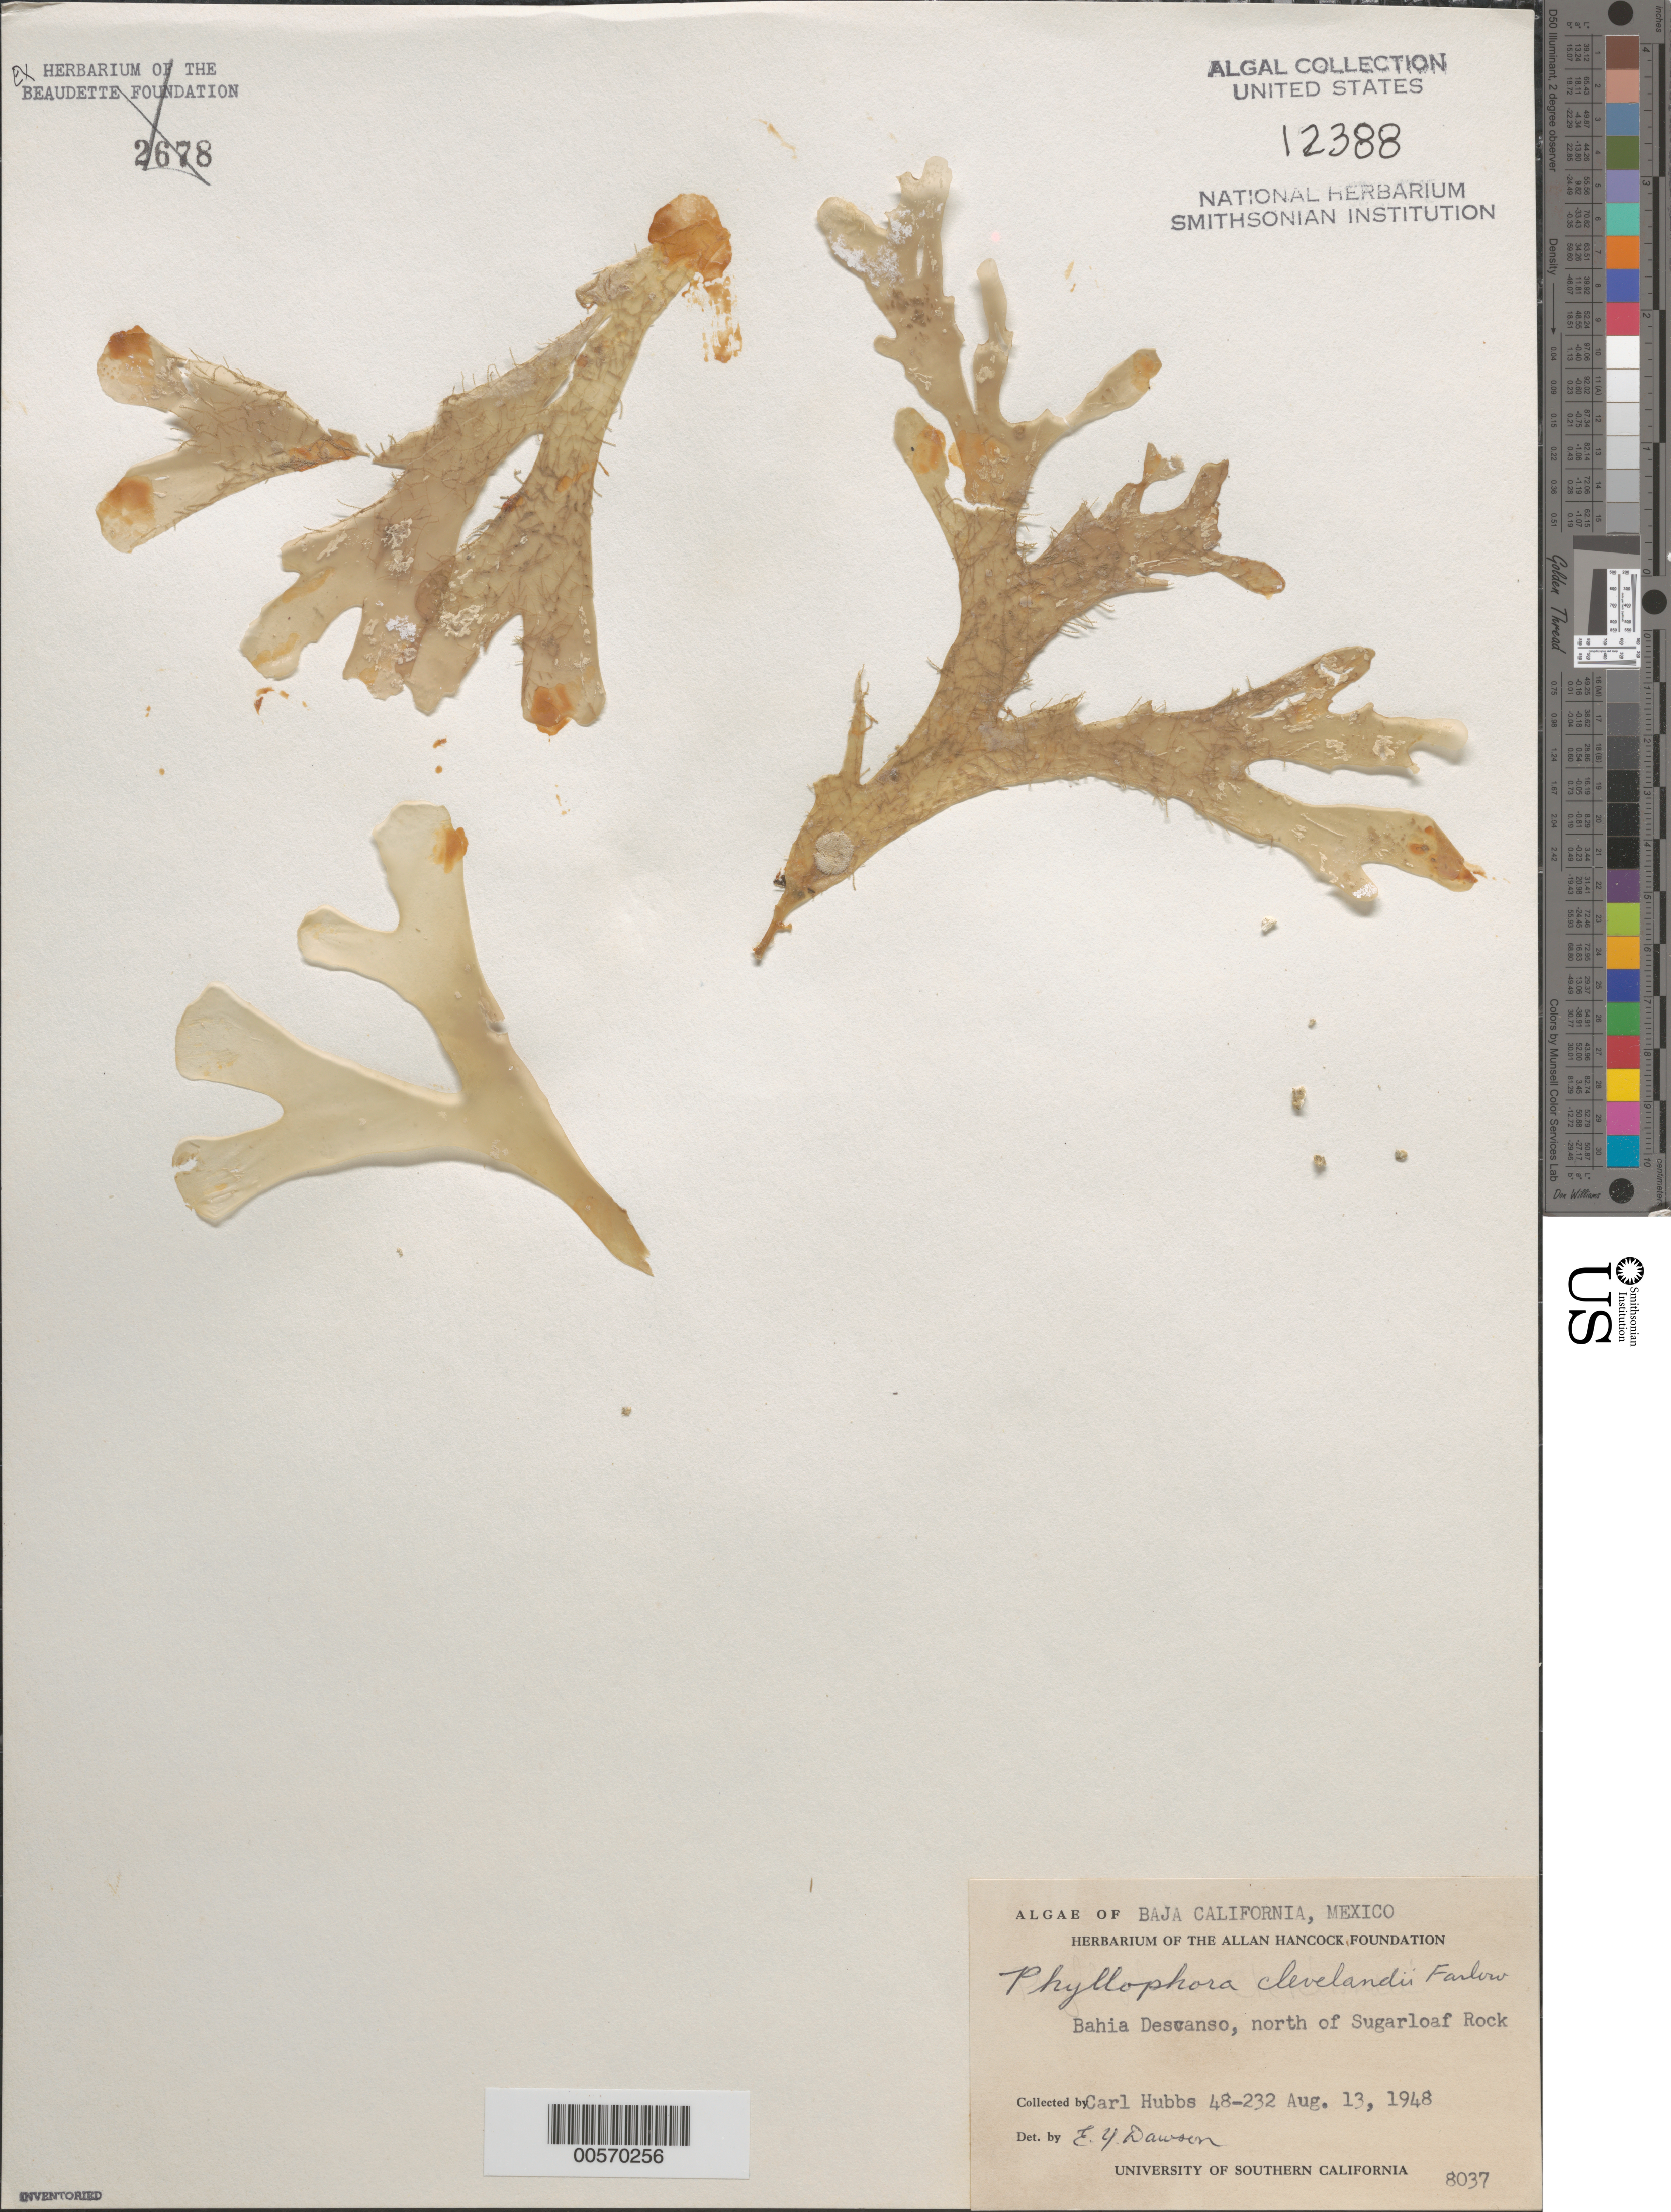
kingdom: Plantae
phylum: Rhodophyta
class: Florideophyceae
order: Gigartinales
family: Phyllophoraceae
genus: Ozophora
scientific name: Ozophora clevelandii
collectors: C. Hubbs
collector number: EYD 8037 & HUBBS 48-232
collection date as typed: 13 Aug 1948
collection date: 1948-08-13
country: Mexico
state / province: Baja California Norte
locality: Bahia Descanso, north of Sugarloaf Rock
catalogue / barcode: US 12388